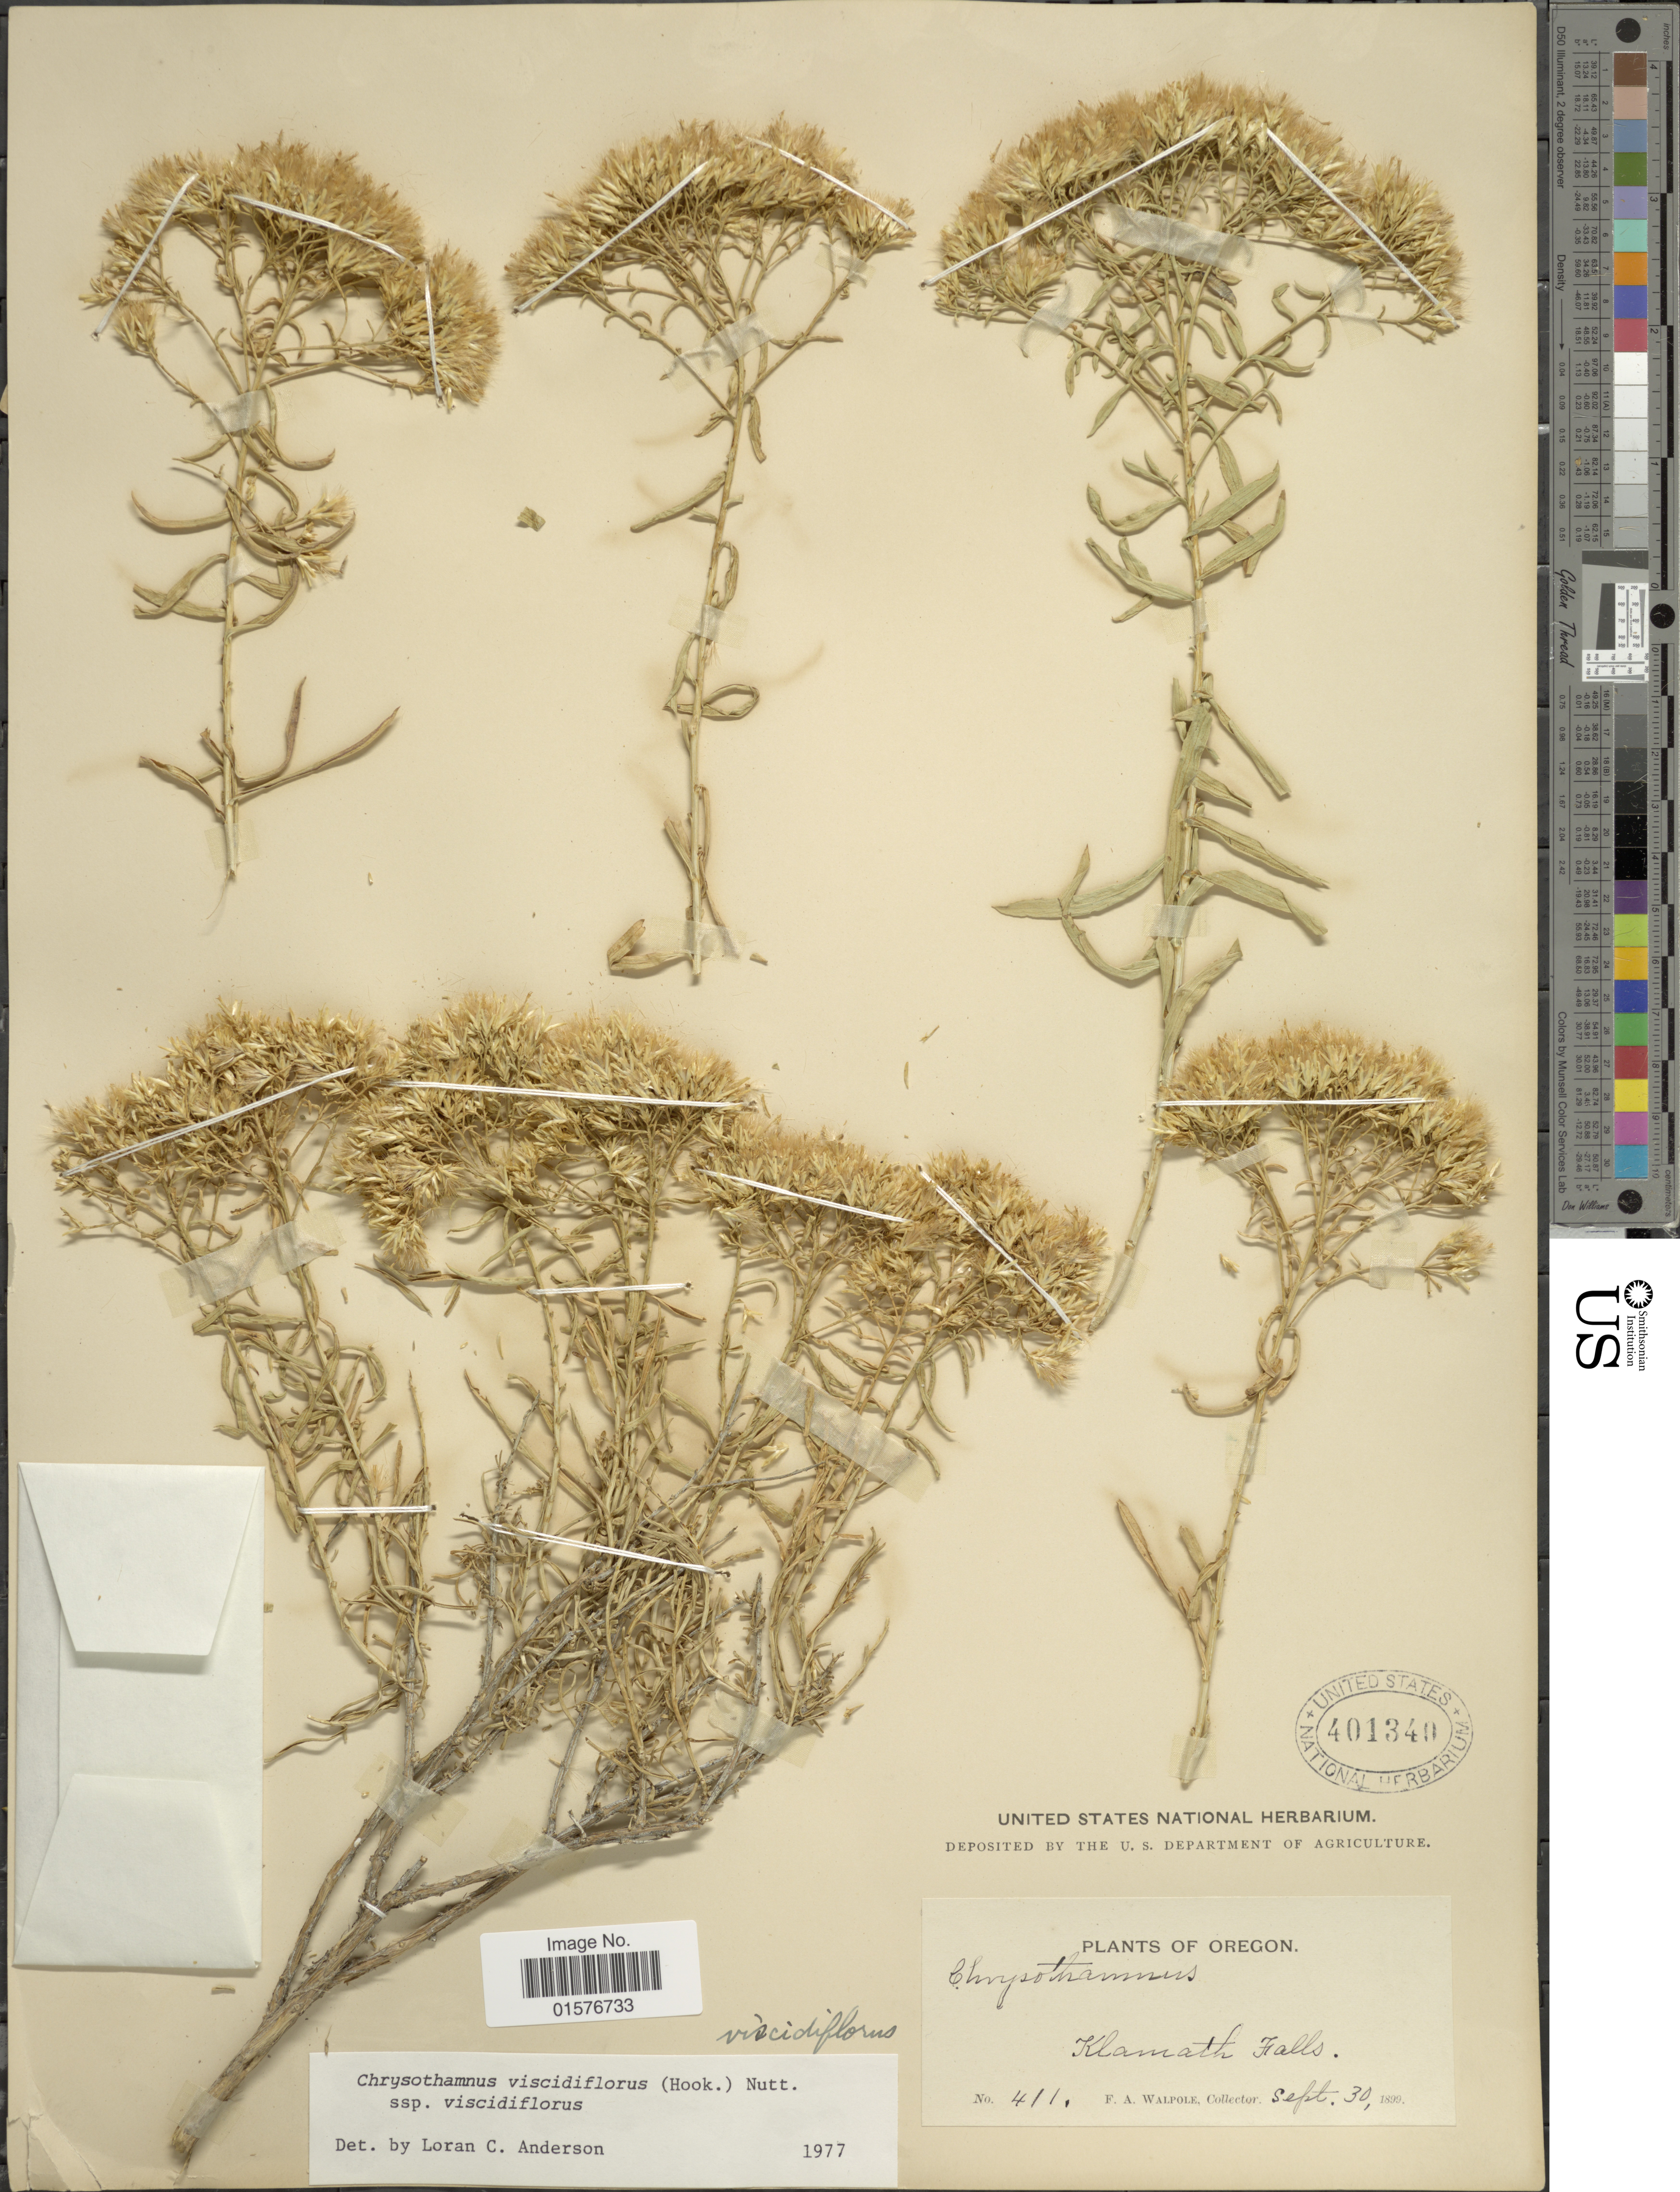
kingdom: Plantae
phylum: Tracheophyta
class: Magnoliopsida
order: Asterales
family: Asteraceae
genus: Chrysothamnus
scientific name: Chrysothamnus viscidiflorus subsp. viscidiflorus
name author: (Hook.) Nutt.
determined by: Urbatsch, Lowell E., Curator (LSU), Louisiana State University (UNITED STATES)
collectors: F. Walpole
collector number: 411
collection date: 1899-09-30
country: United States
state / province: Oregon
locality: Klamath Falls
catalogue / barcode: US 401340